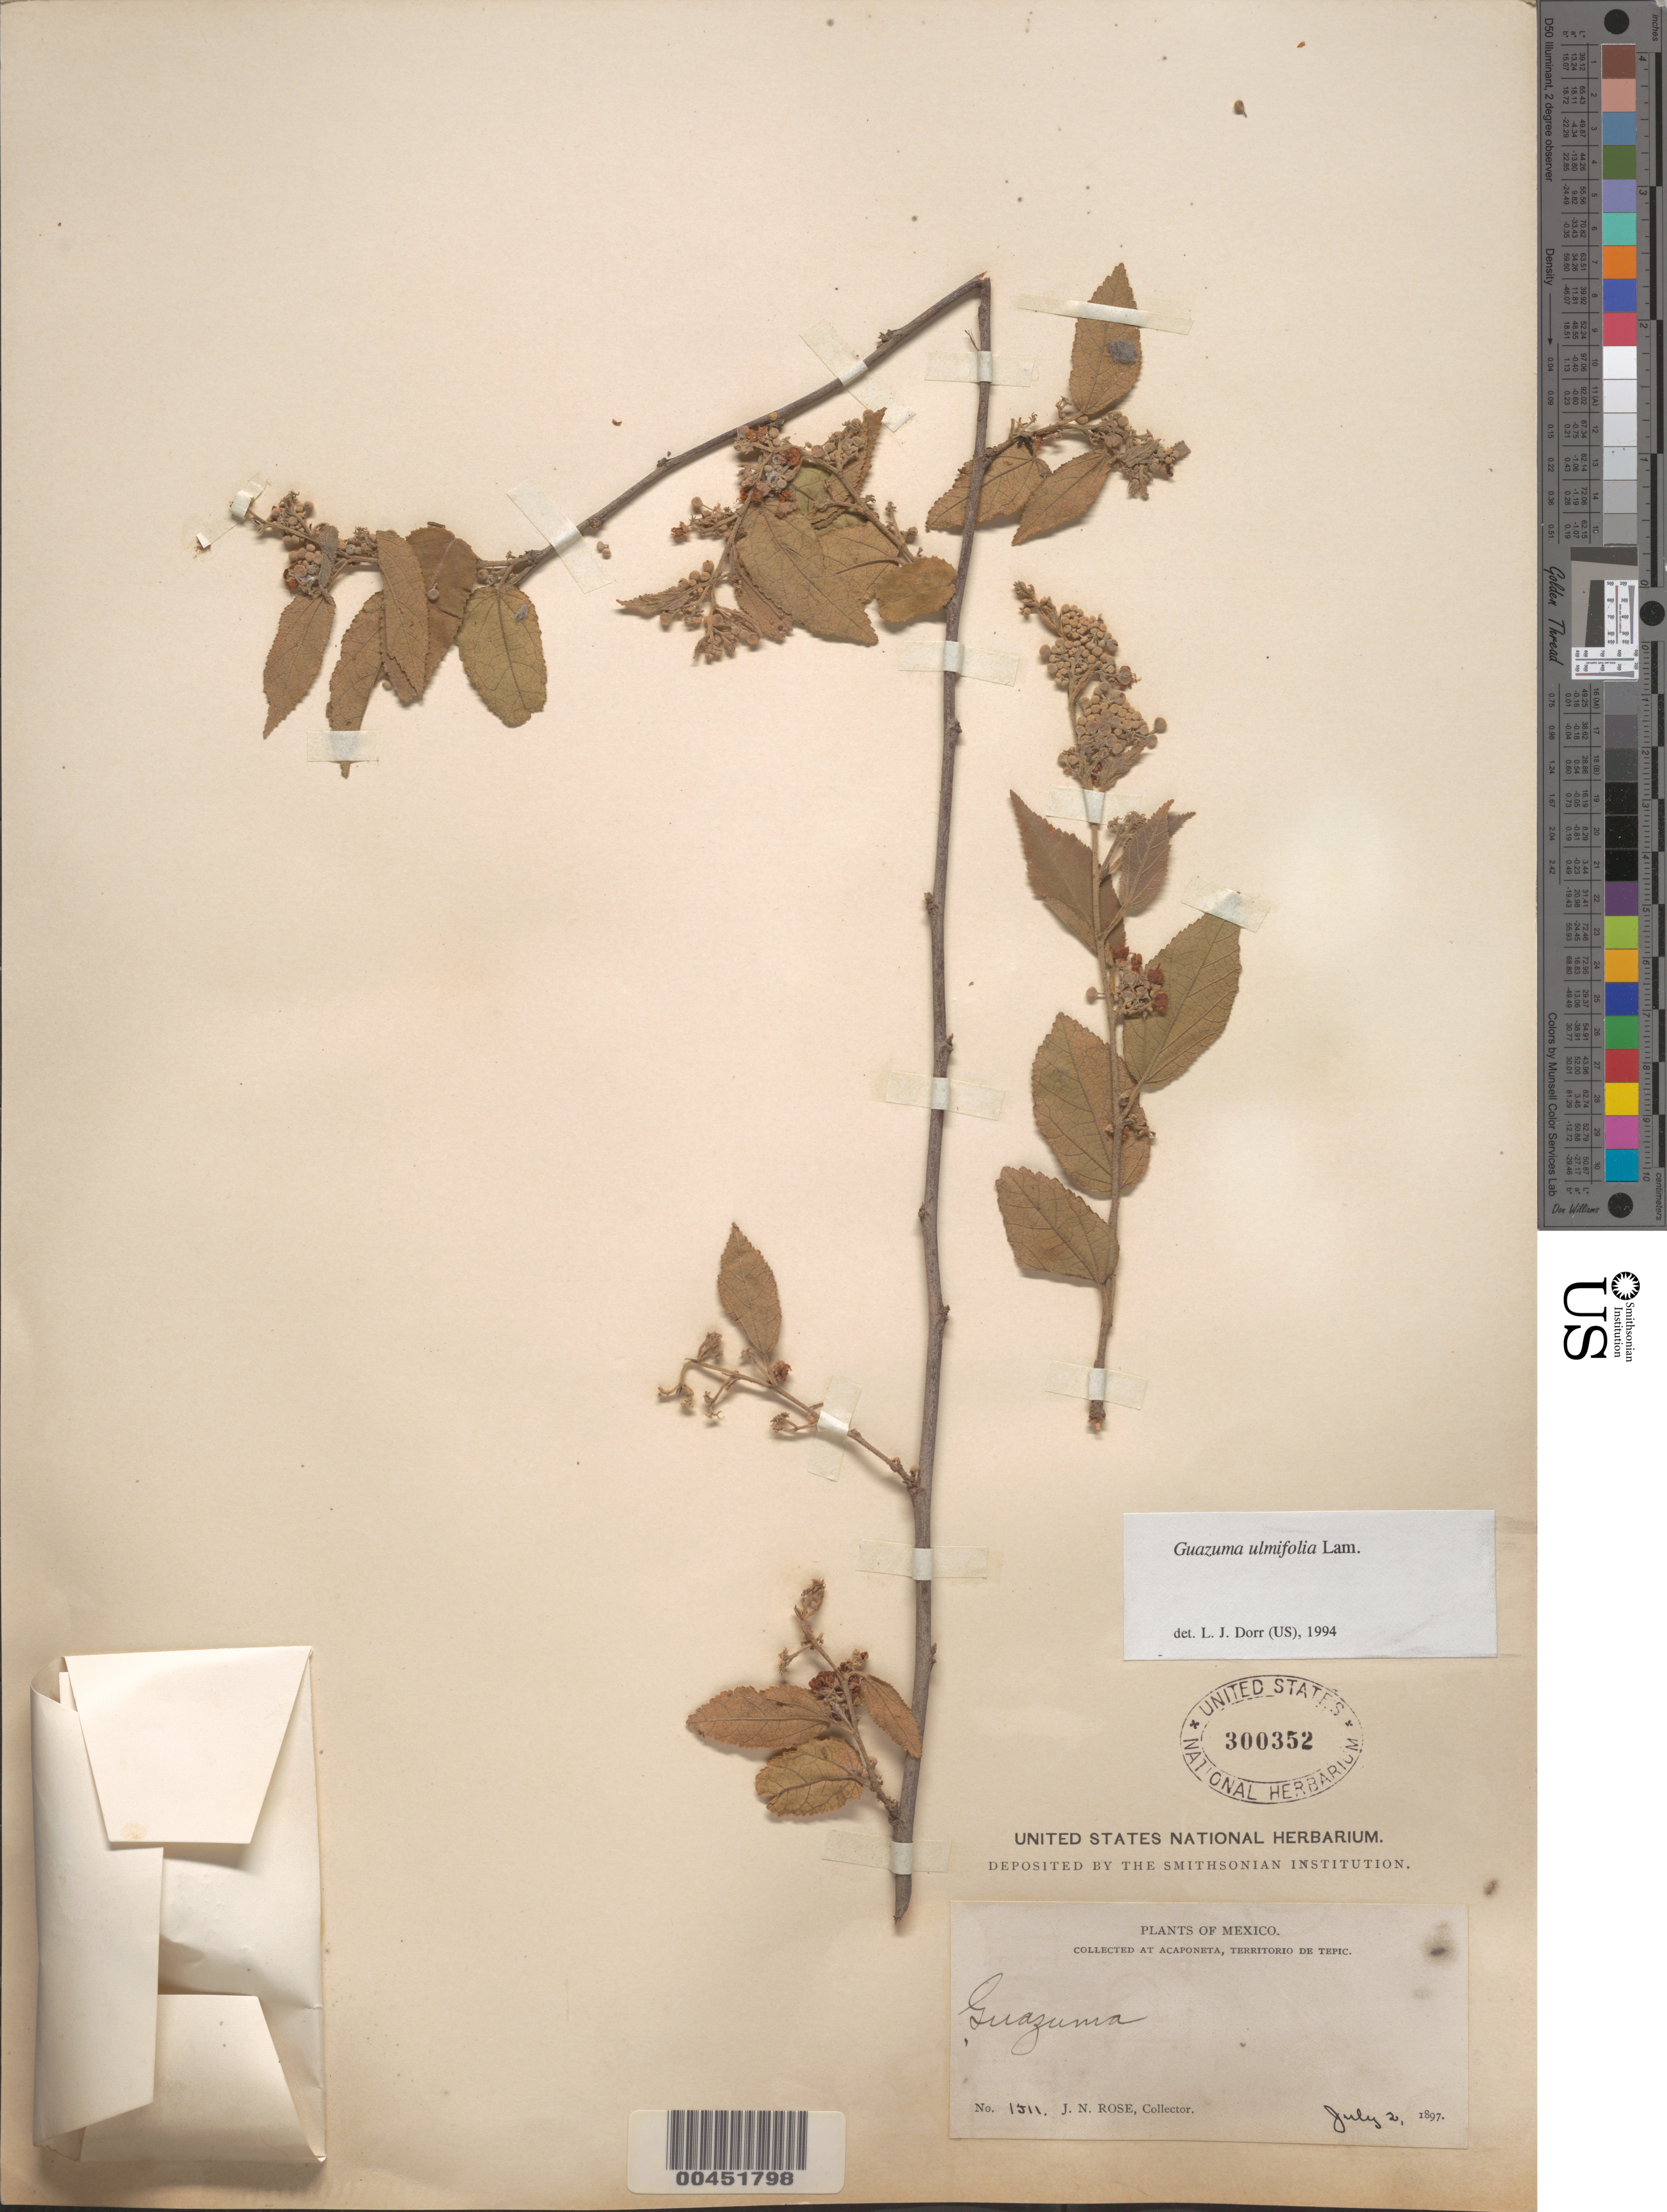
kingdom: Plantae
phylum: Tracheophyta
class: Magnoliopsida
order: Malvales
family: Malvaceae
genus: Guazuma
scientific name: Guazuma ulmifolia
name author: Lam.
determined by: Dorr, L. J., (BOT), Smithsonian Institution - National Museum of Natural History (UNITED STATES)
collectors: J. N. Rose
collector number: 1511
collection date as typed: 02 Jul 1897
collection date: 1897-07-02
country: Mexico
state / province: Nayarit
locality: Acaponeta, territorio de Tepic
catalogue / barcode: US 300352